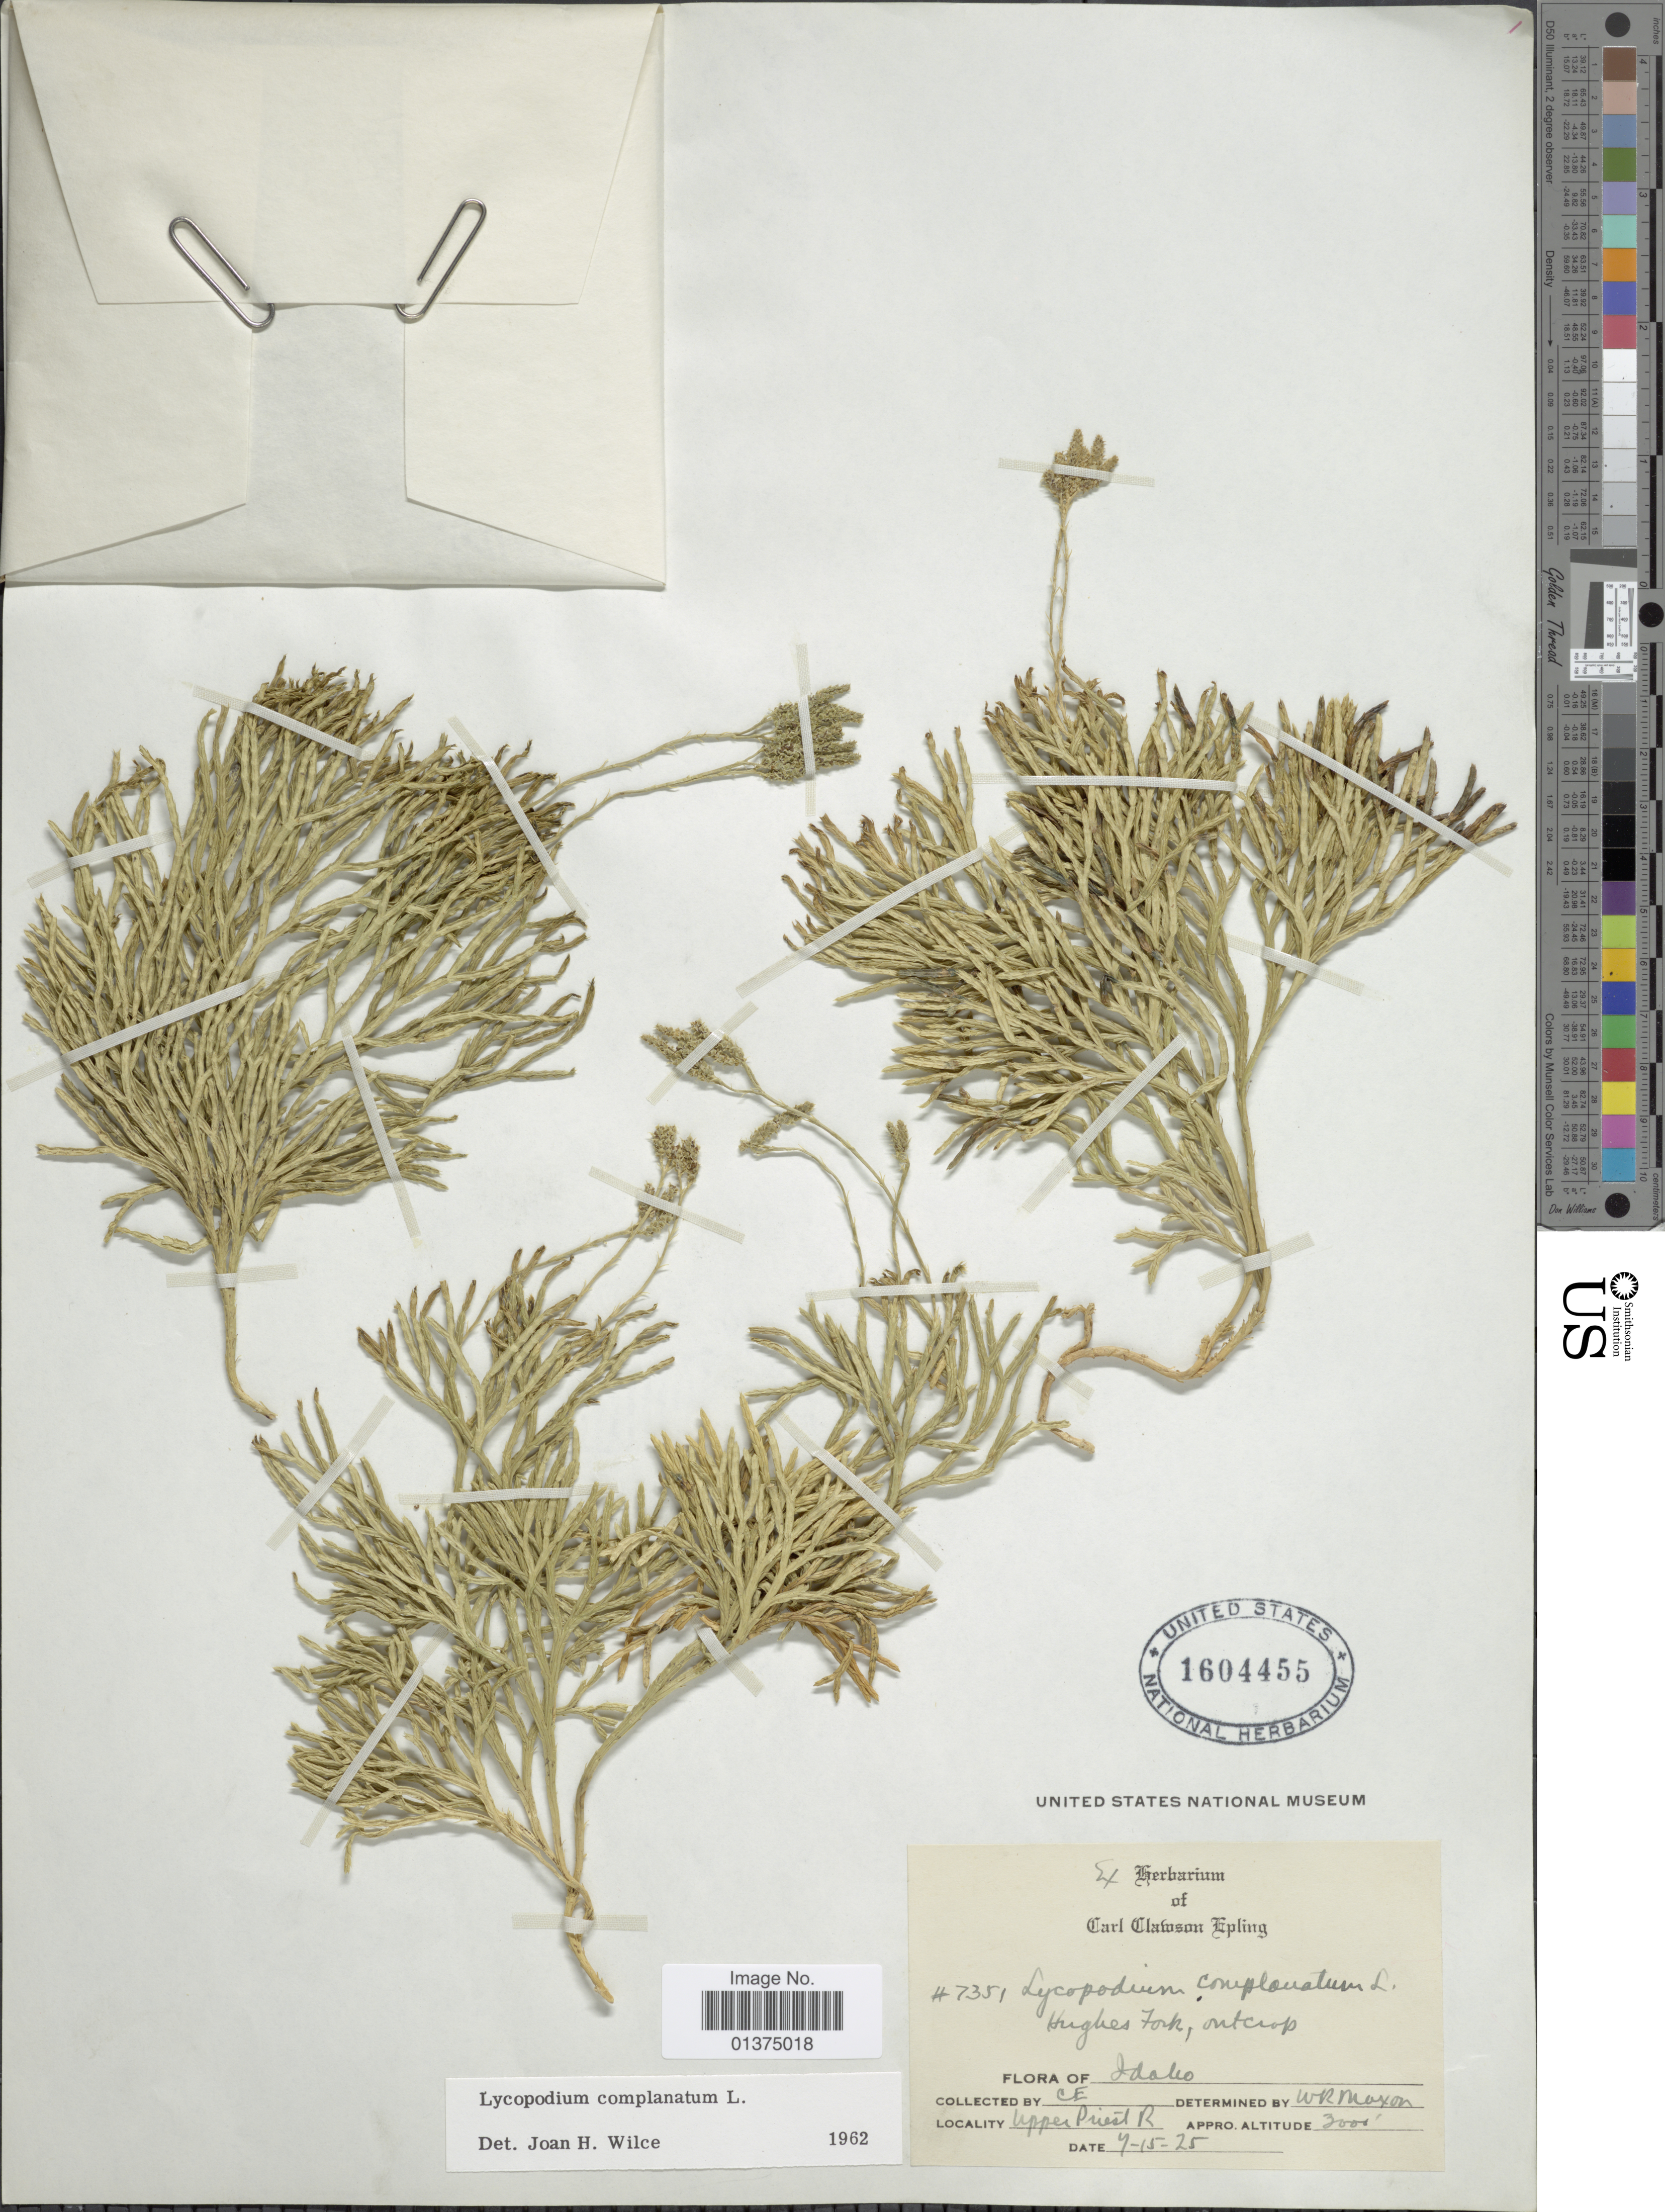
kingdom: Plantae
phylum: Tracheophyta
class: Lycopodiopsida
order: Lycopodiales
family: Lycopodiaceae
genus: Diphasiastrum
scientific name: Diphasiastrum complanatum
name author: (L.) Holub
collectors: C. C. Epling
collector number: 735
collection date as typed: Transcribed d/m/y: 15/7/25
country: United States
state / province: Idaho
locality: Upper Priest R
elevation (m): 914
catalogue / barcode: US 1604455